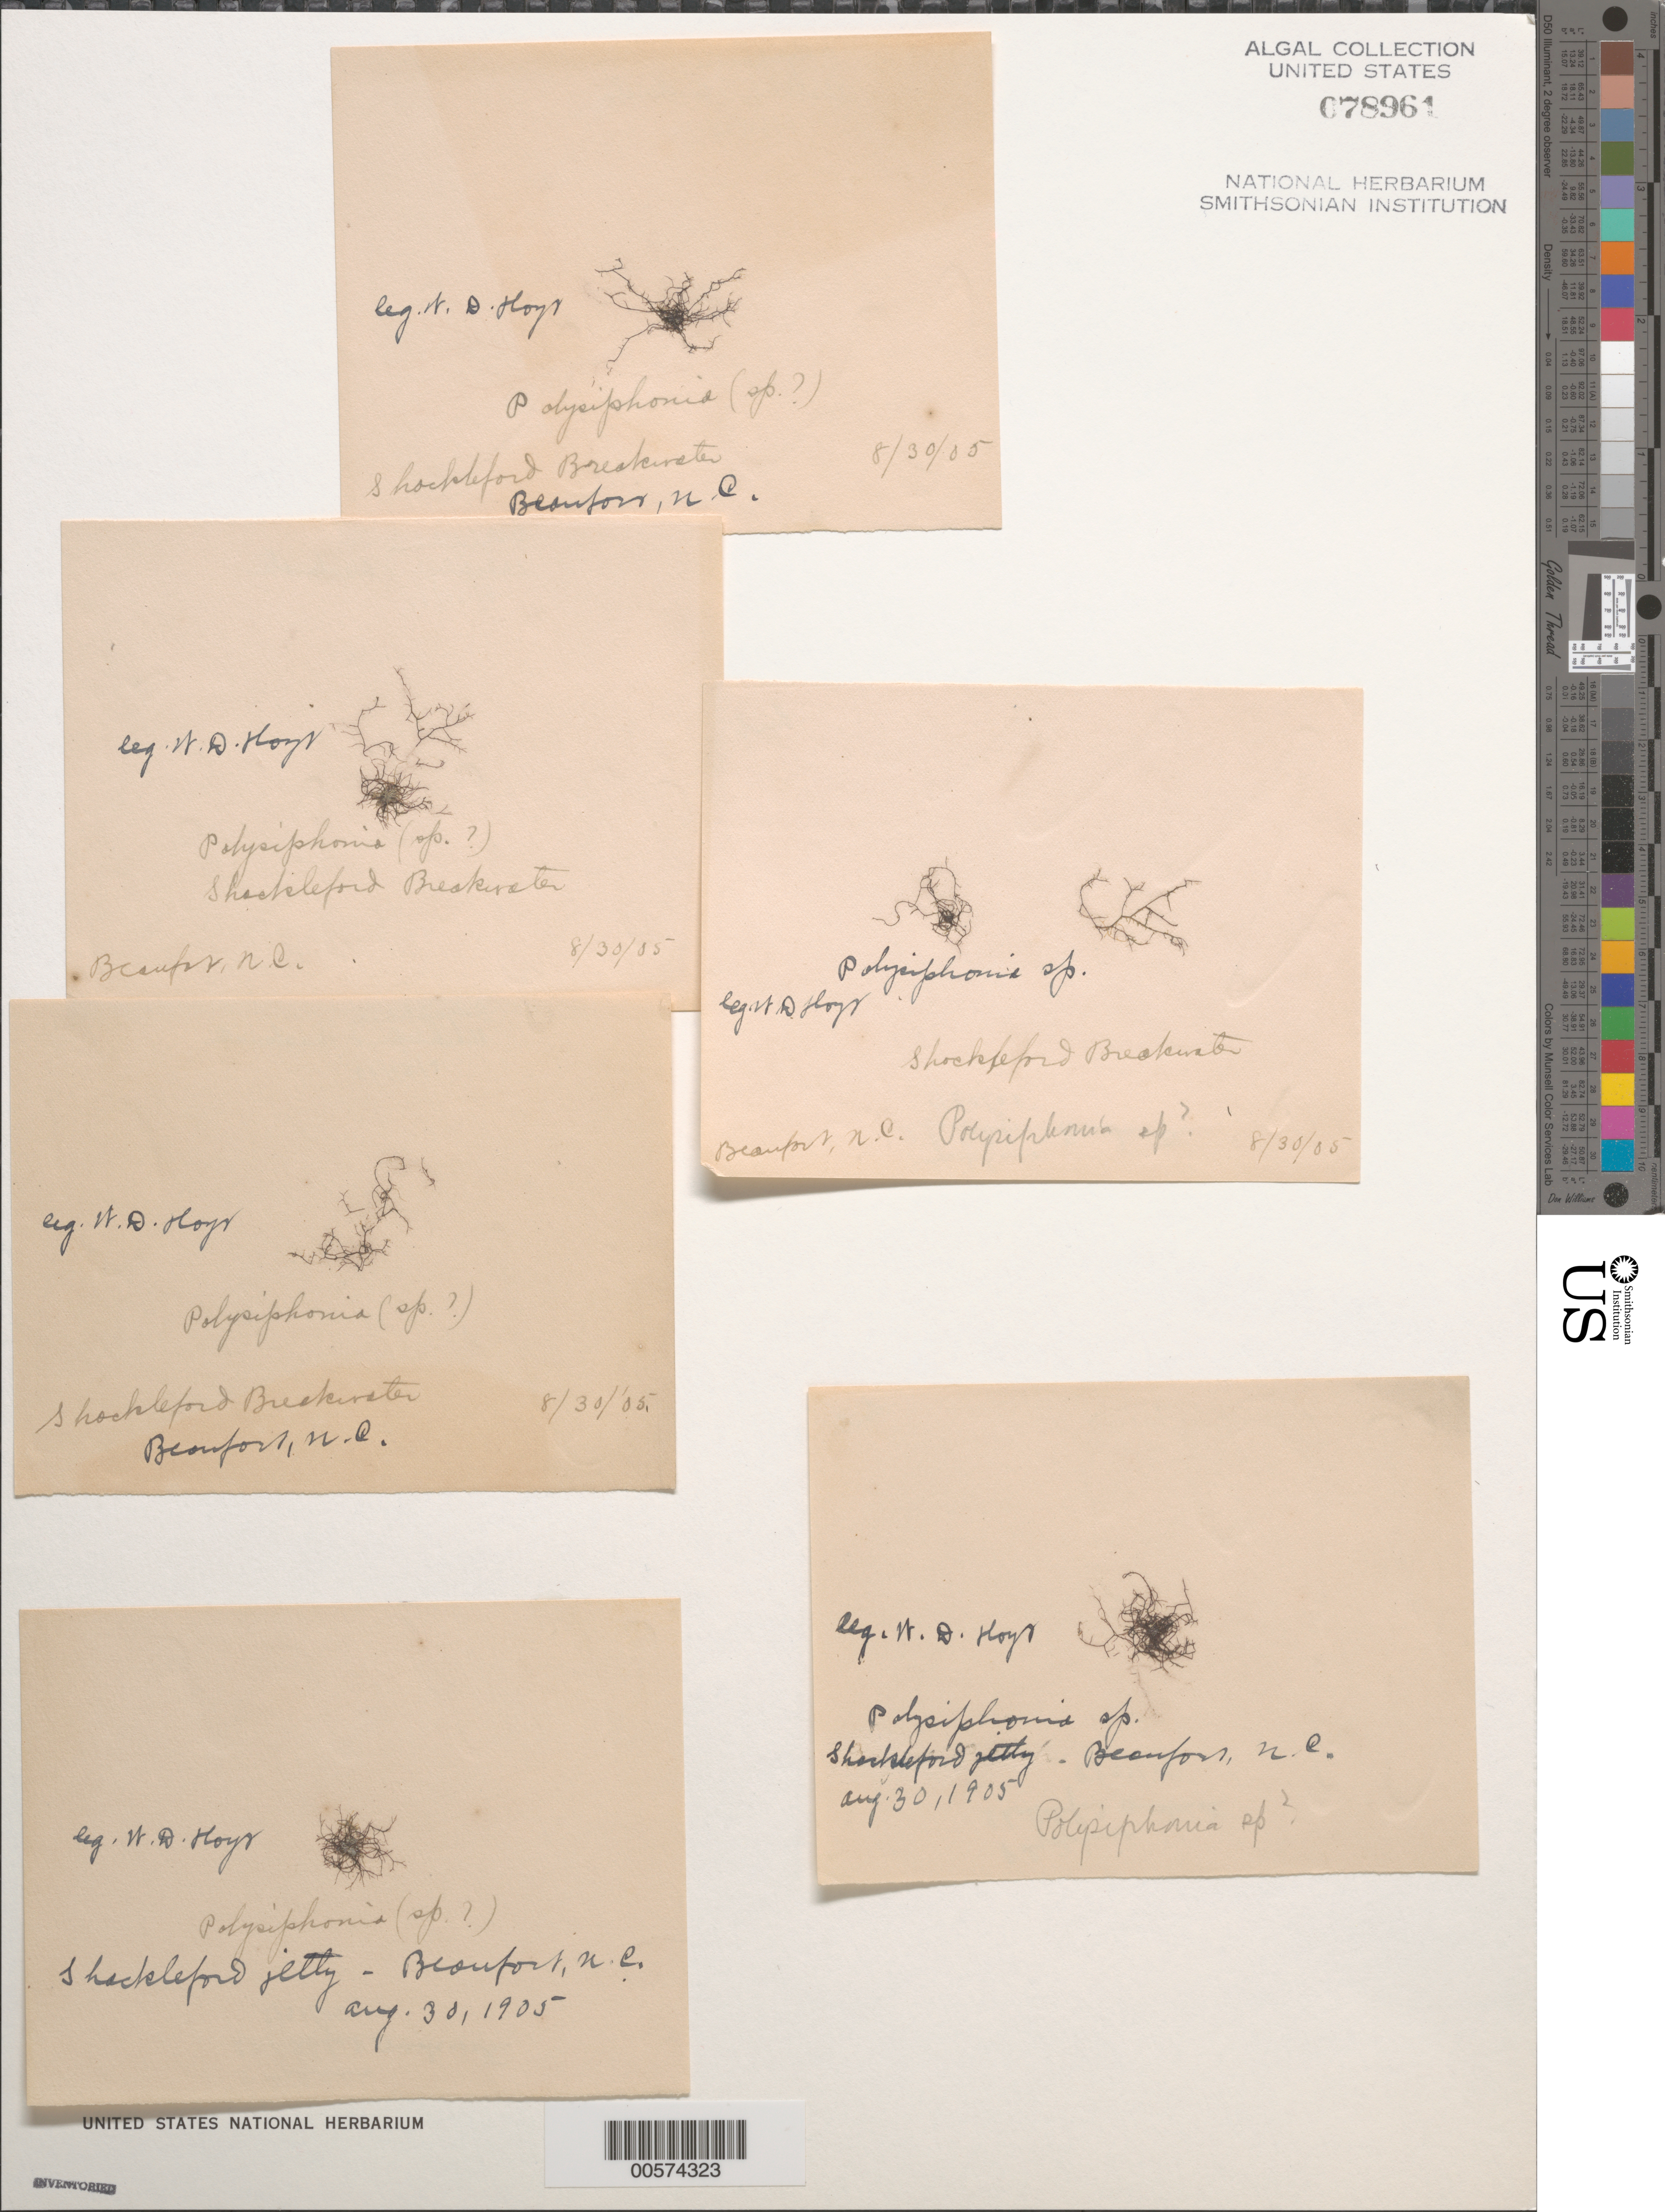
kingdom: Plantae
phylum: Rhodophyta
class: Florideophyceae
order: Ceramiales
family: Rhodomelaceae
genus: Polysiphonia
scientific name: Polysiphonia sp.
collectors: W. D. Hoyt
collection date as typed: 30 Aug 1905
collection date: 1905-08-30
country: United States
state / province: North Carolina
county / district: Carteret County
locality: Beaufort, Shackleford breakwater and jetty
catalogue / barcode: US 78961